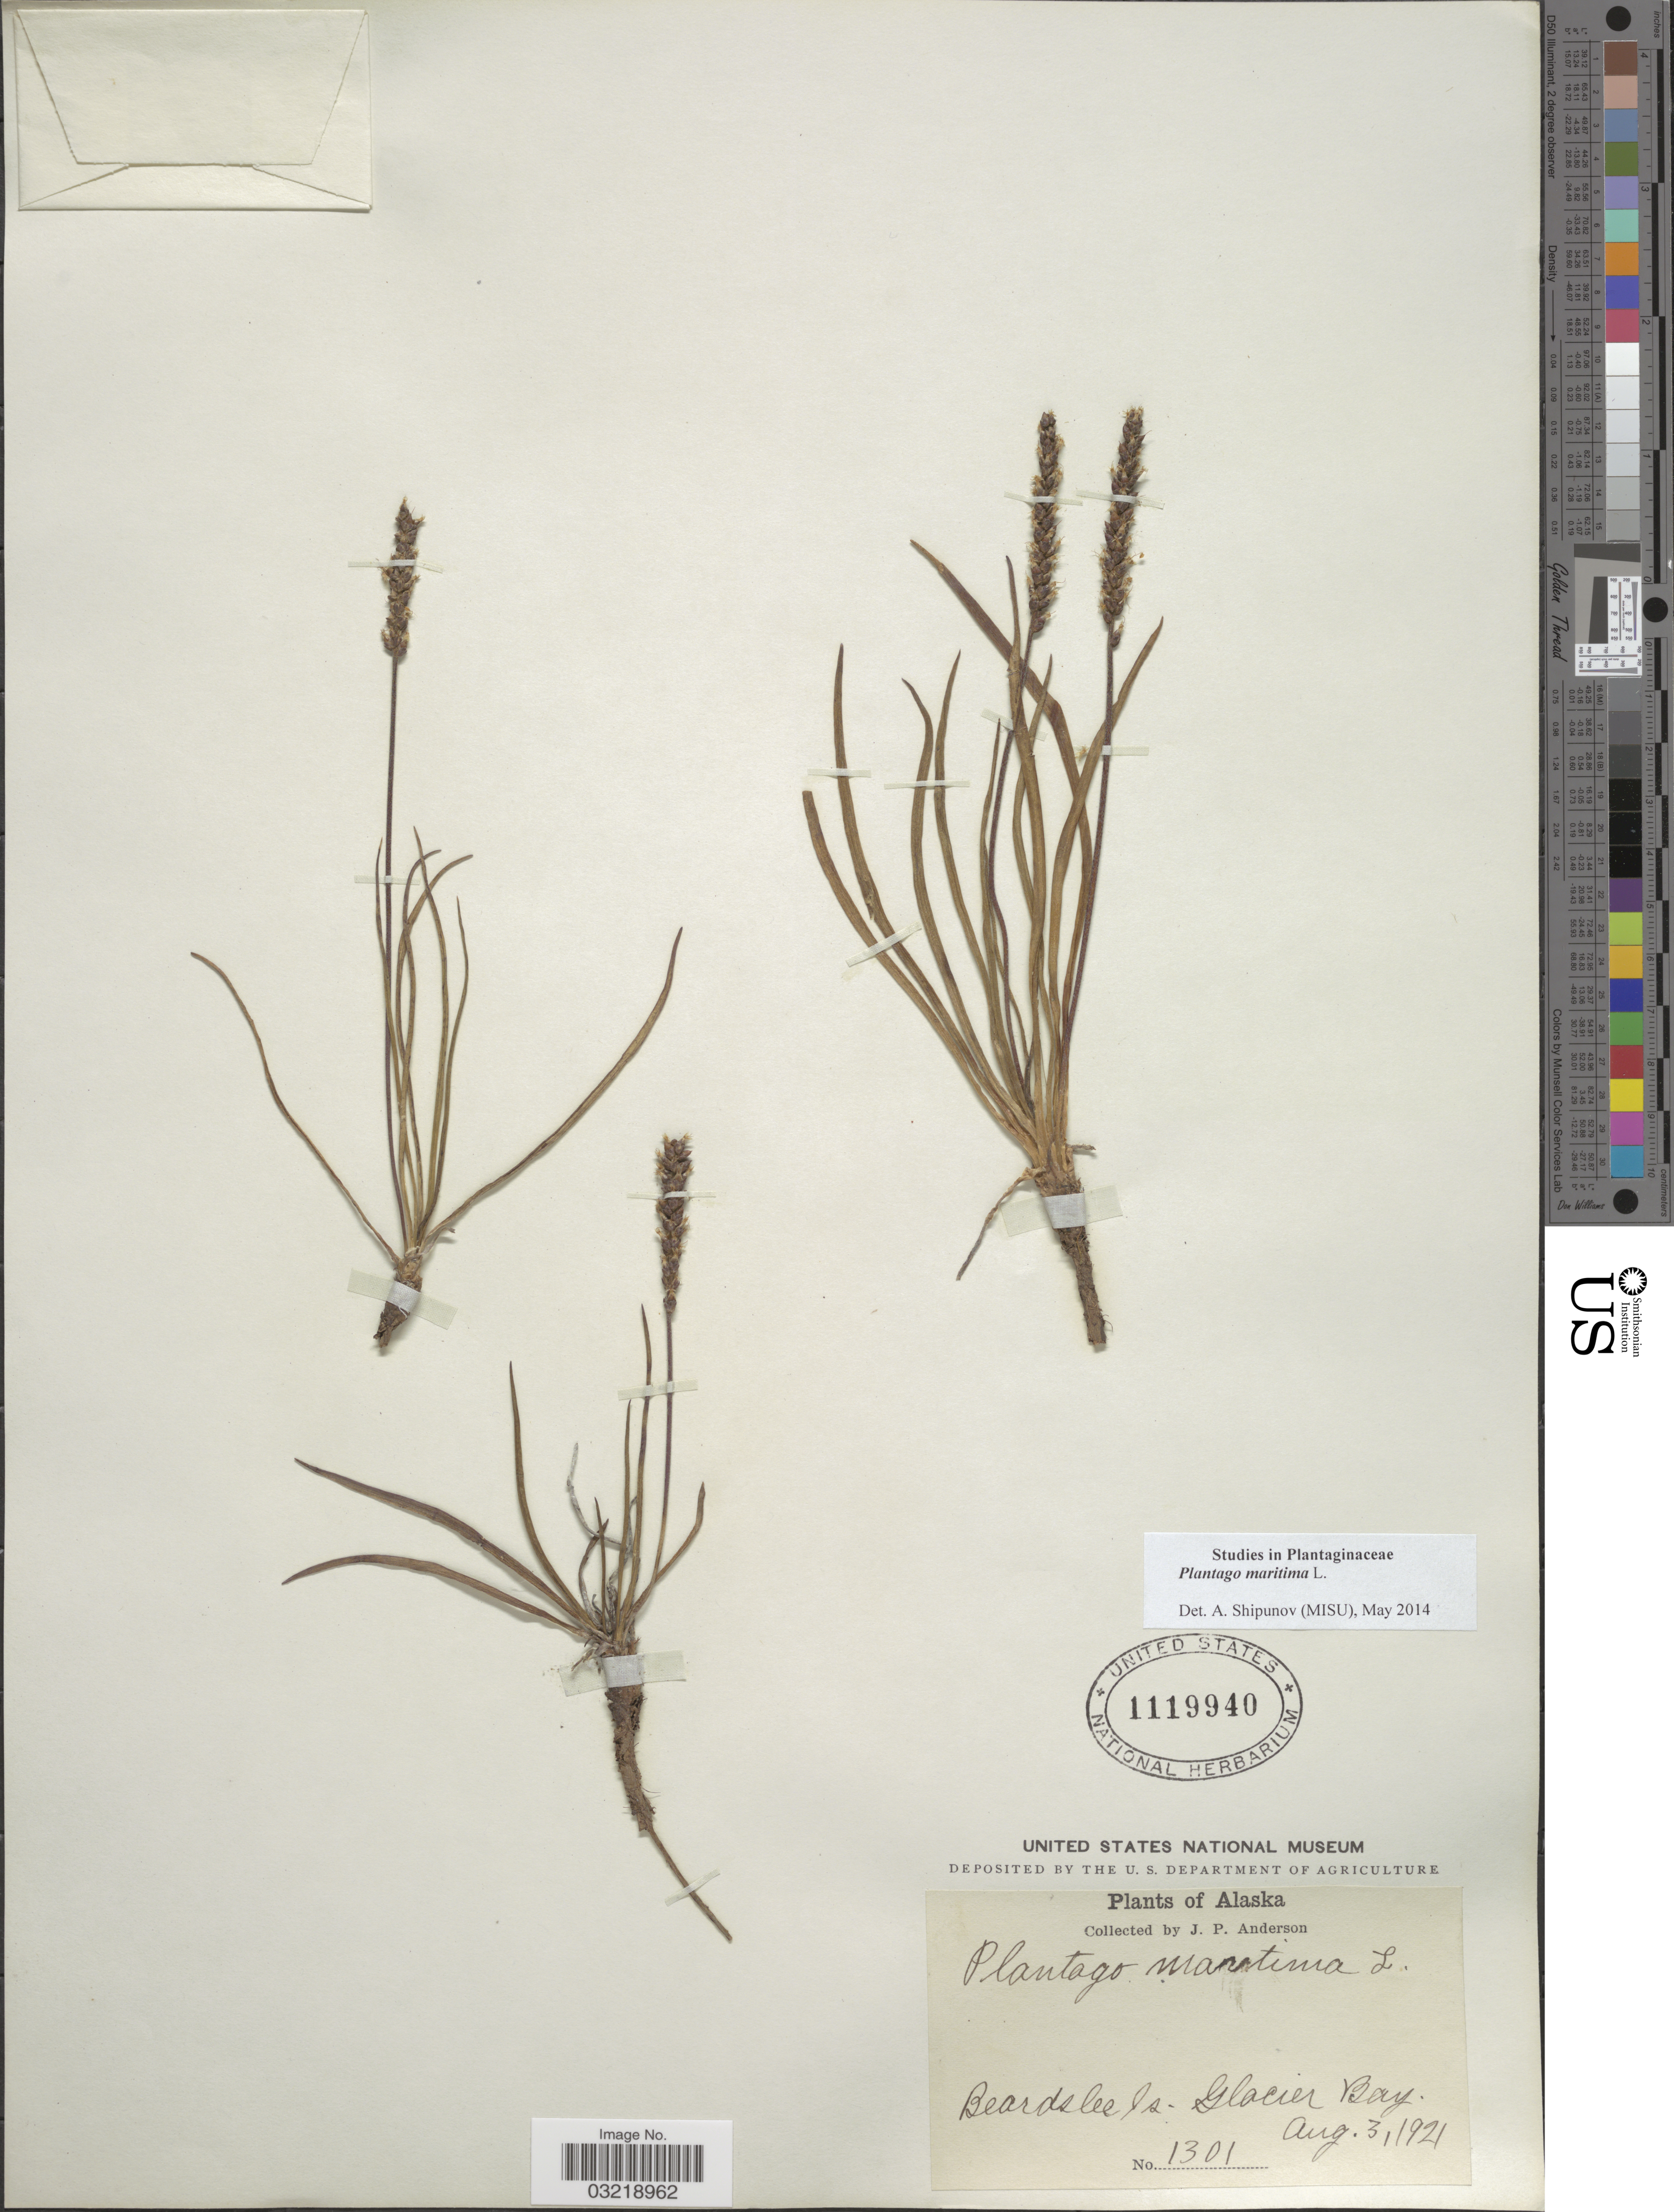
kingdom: Plantae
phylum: Tracheophyta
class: Magnoliopsida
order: Lamiales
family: Plantaginaceae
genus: Plantago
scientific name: Plantago maritima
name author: L.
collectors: J. P. Anderson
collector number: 1301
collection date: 1921-08-03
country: United States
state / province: Alaska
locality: Beardslee Is - Glacier Bay.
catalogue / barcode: US 1119940